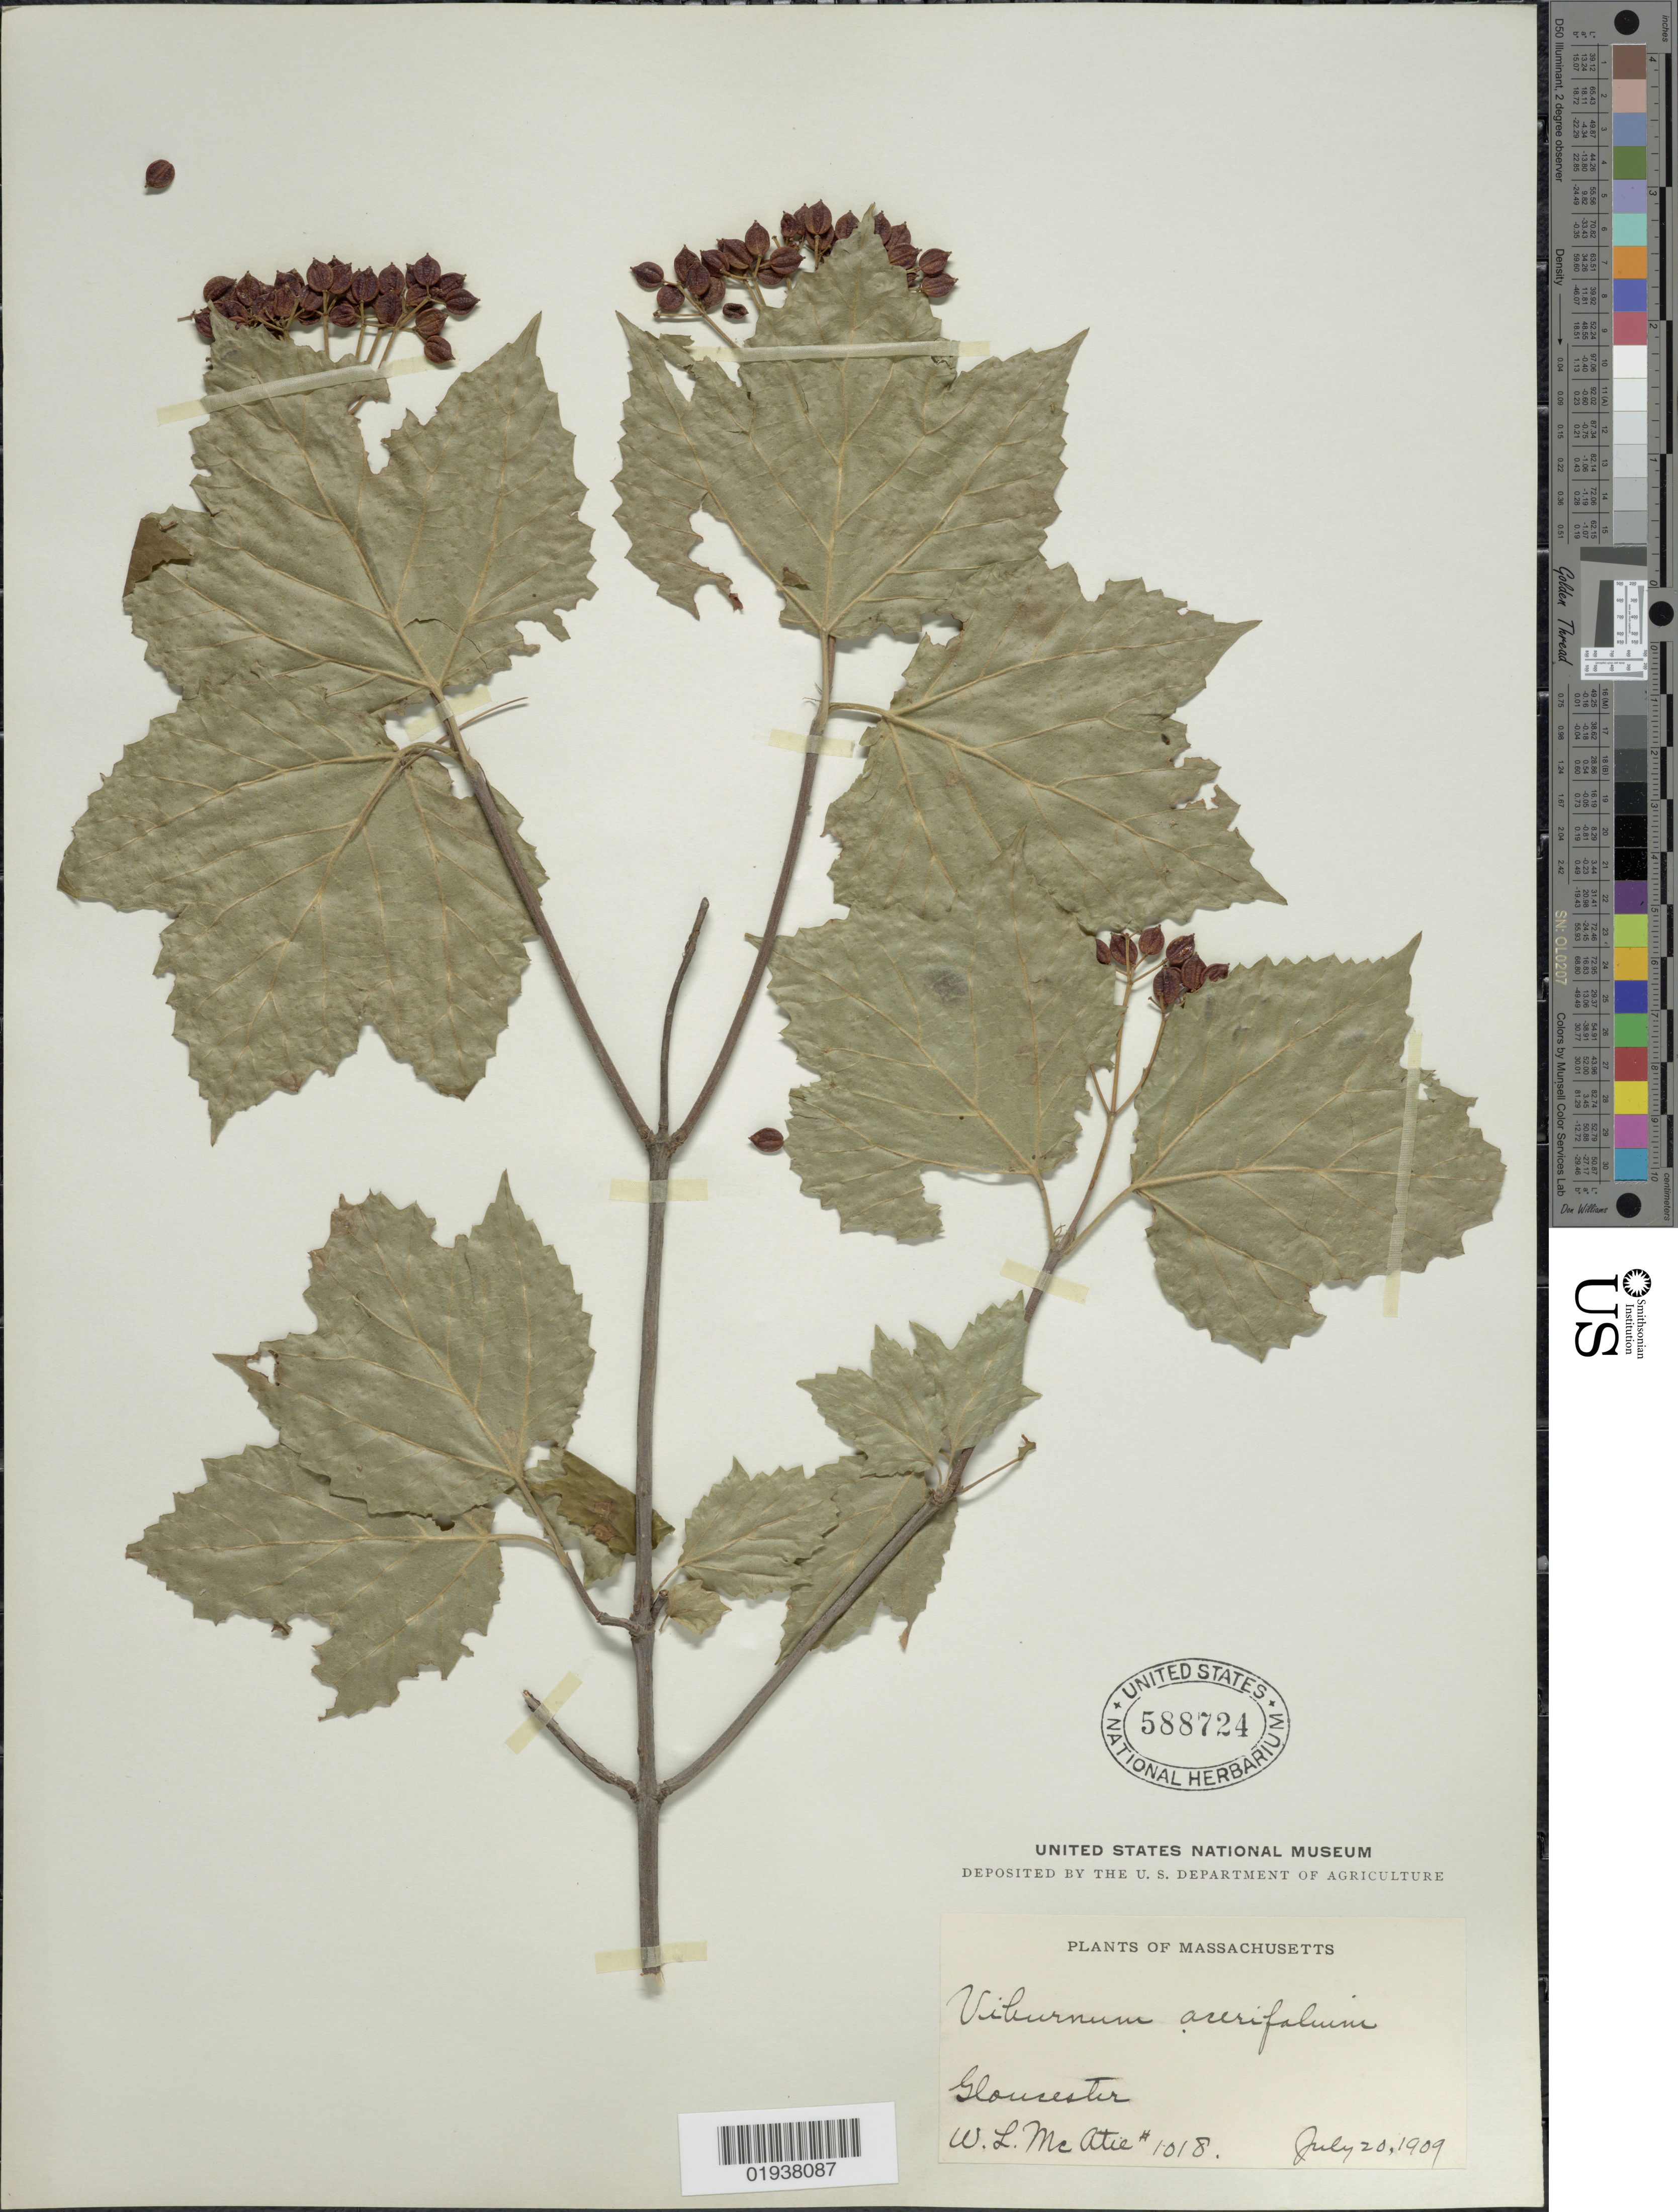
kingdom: Plantae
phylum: Tracheophyta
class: Magnoliopsida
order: Dipsacales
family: Viburnaceae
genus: Viburnum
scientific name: Viburnum acerifolium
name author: L.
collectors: W. McAtee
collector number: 1018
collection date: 1909-07-20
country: United States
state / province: Massachusetts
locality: Gloucester.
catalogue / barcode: US 588724